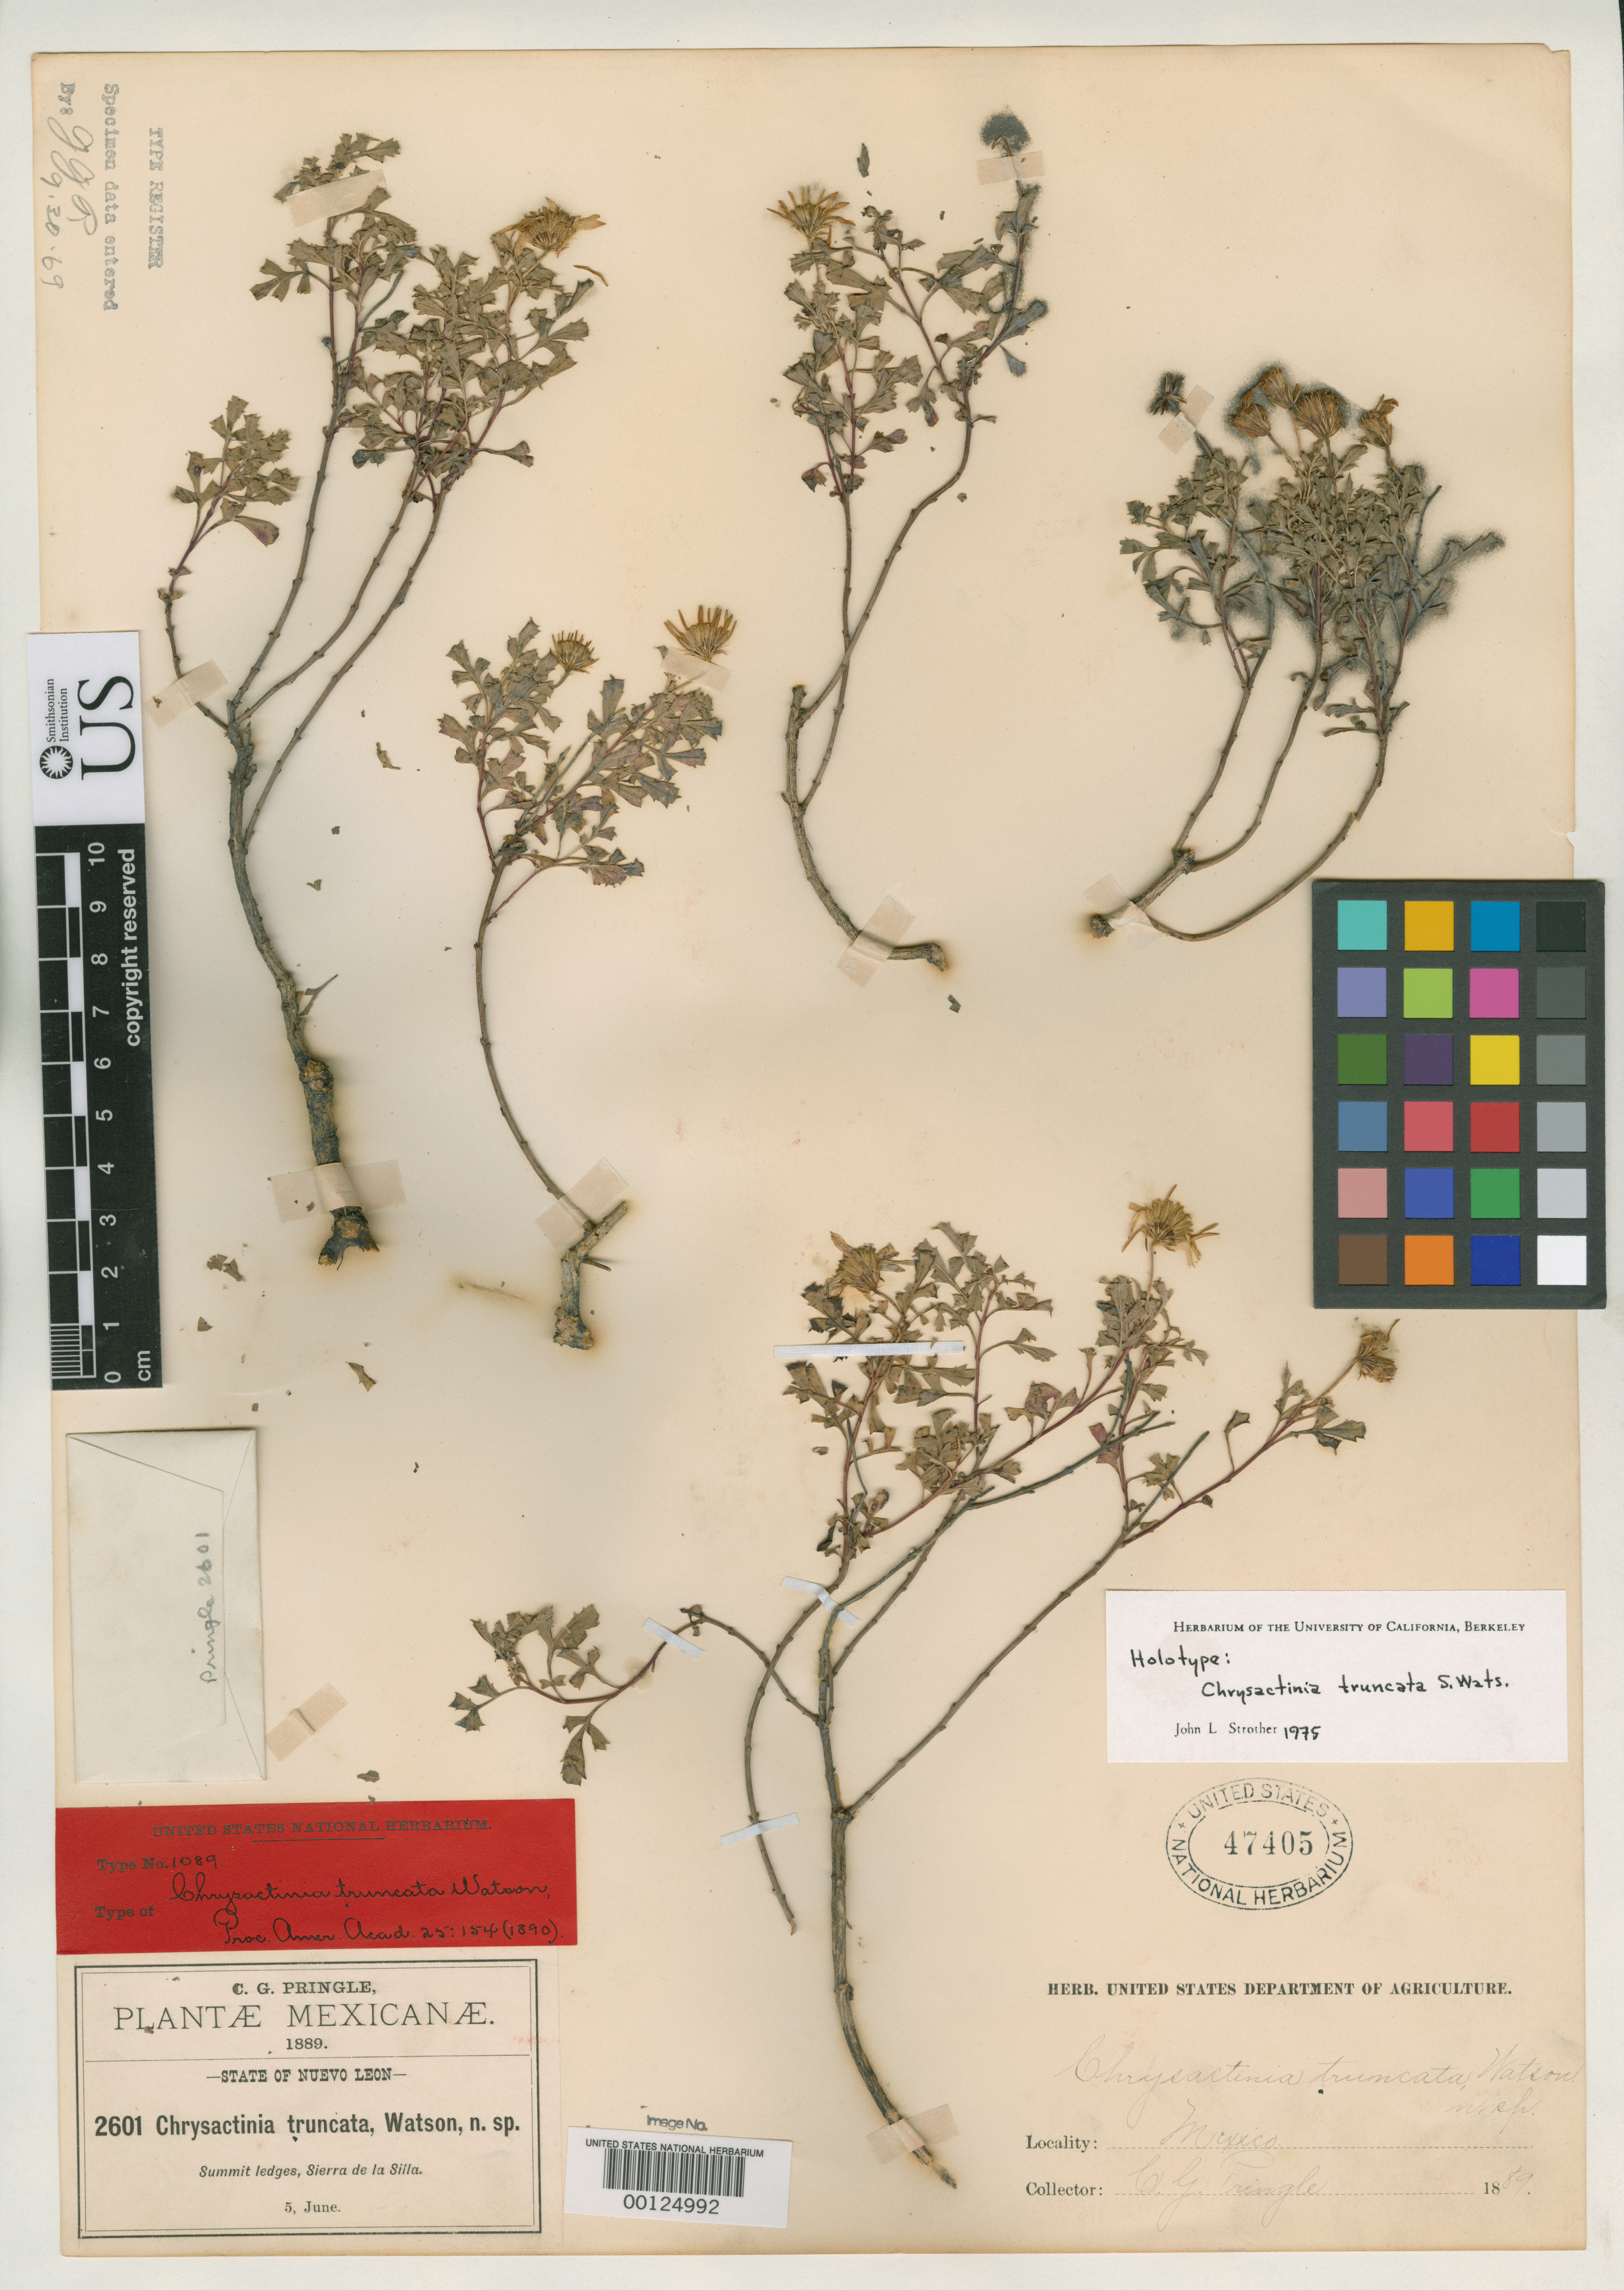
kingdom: Plantae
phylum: Tracheophyta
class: Magnoliopsida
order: Asterales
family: Asteraceae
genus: Chrysactinia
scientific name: Chrysactinia truncata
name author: S. Watson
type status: Isotype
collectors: C. G. Pringle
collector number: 2601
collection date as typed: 05 Jun 1889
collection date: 1889-06-05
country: Mexico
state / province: Nuevo León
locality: Sierra de La Silla.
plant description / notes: Specimen annotated as "holotype" by J.L. Strother (1975) but holotype is probably at GH (their specimen apparently annotated as "isotype" by Strother].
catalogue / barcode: US 47405